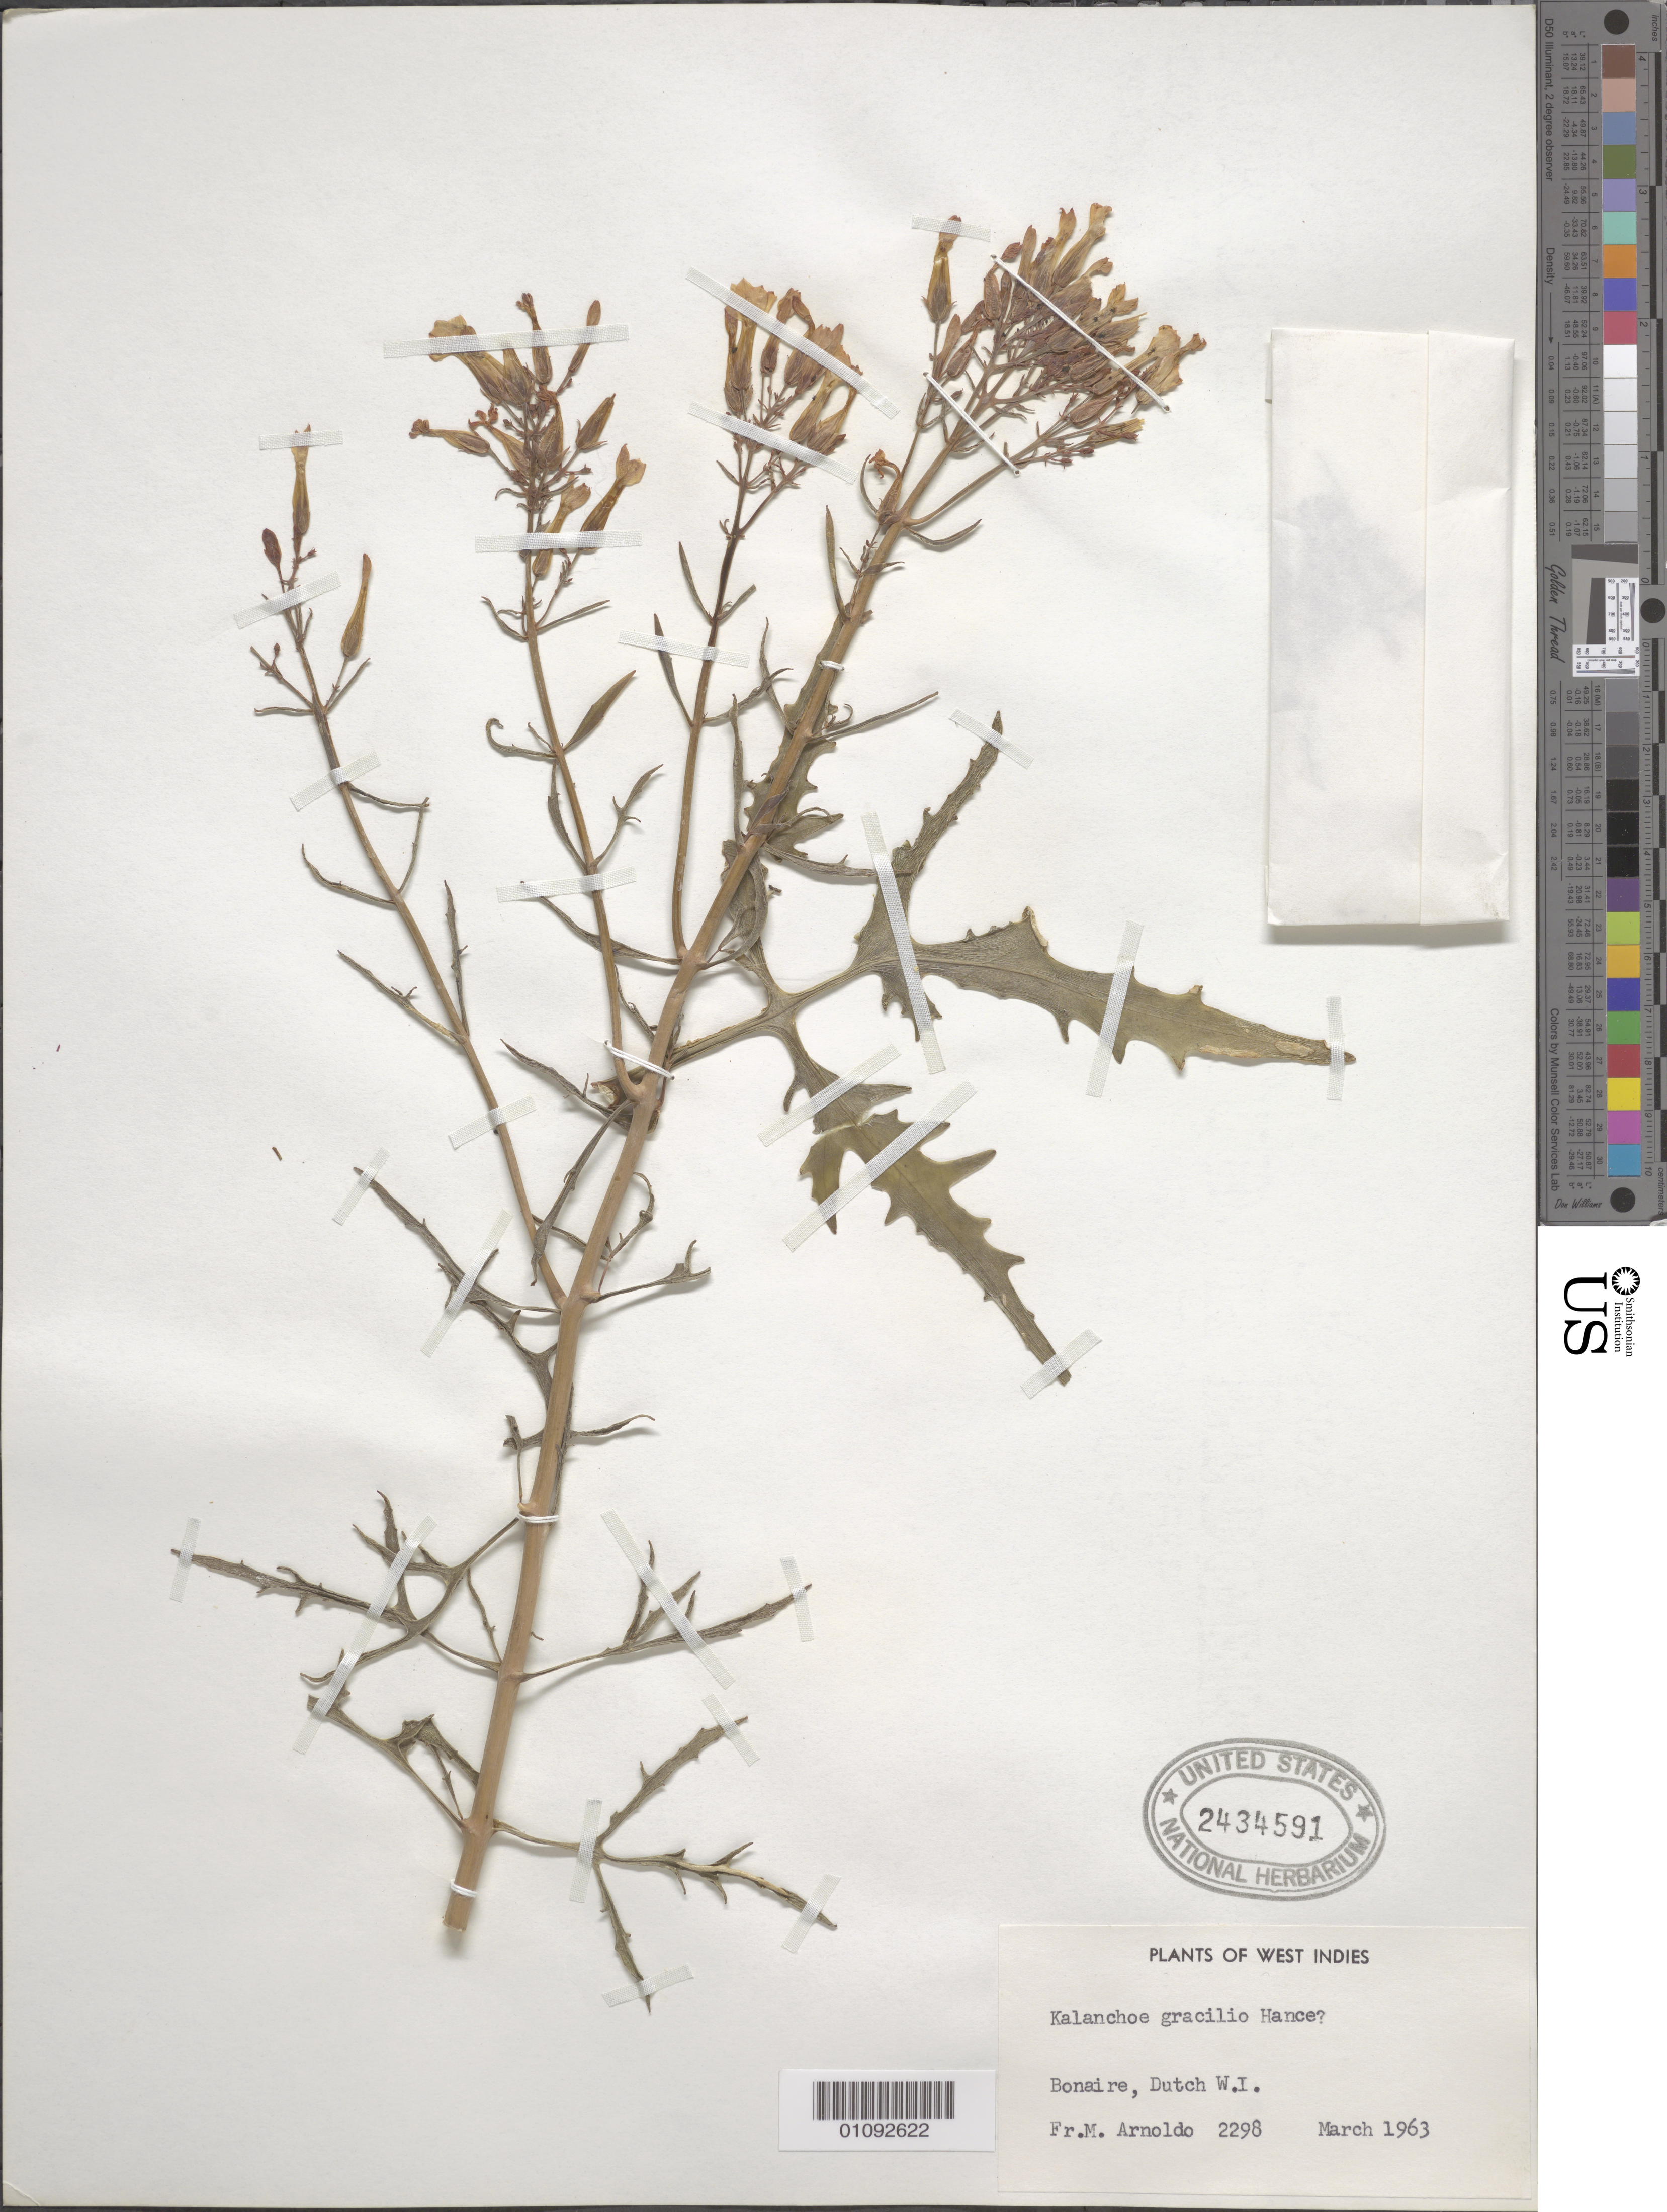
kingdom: Plantae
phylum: Tracheophyta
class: Magnoliopsida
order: Saxifragales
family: Crassulaceae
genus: Kalanchoe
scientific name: Kalanchoe gracilis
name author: Hance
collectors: N. Arnoldo-Broeders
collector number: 2298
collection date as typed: Mar 1963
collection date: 1963-03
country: Netherlands Antilles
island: Bonaire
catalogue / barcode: US 2434591